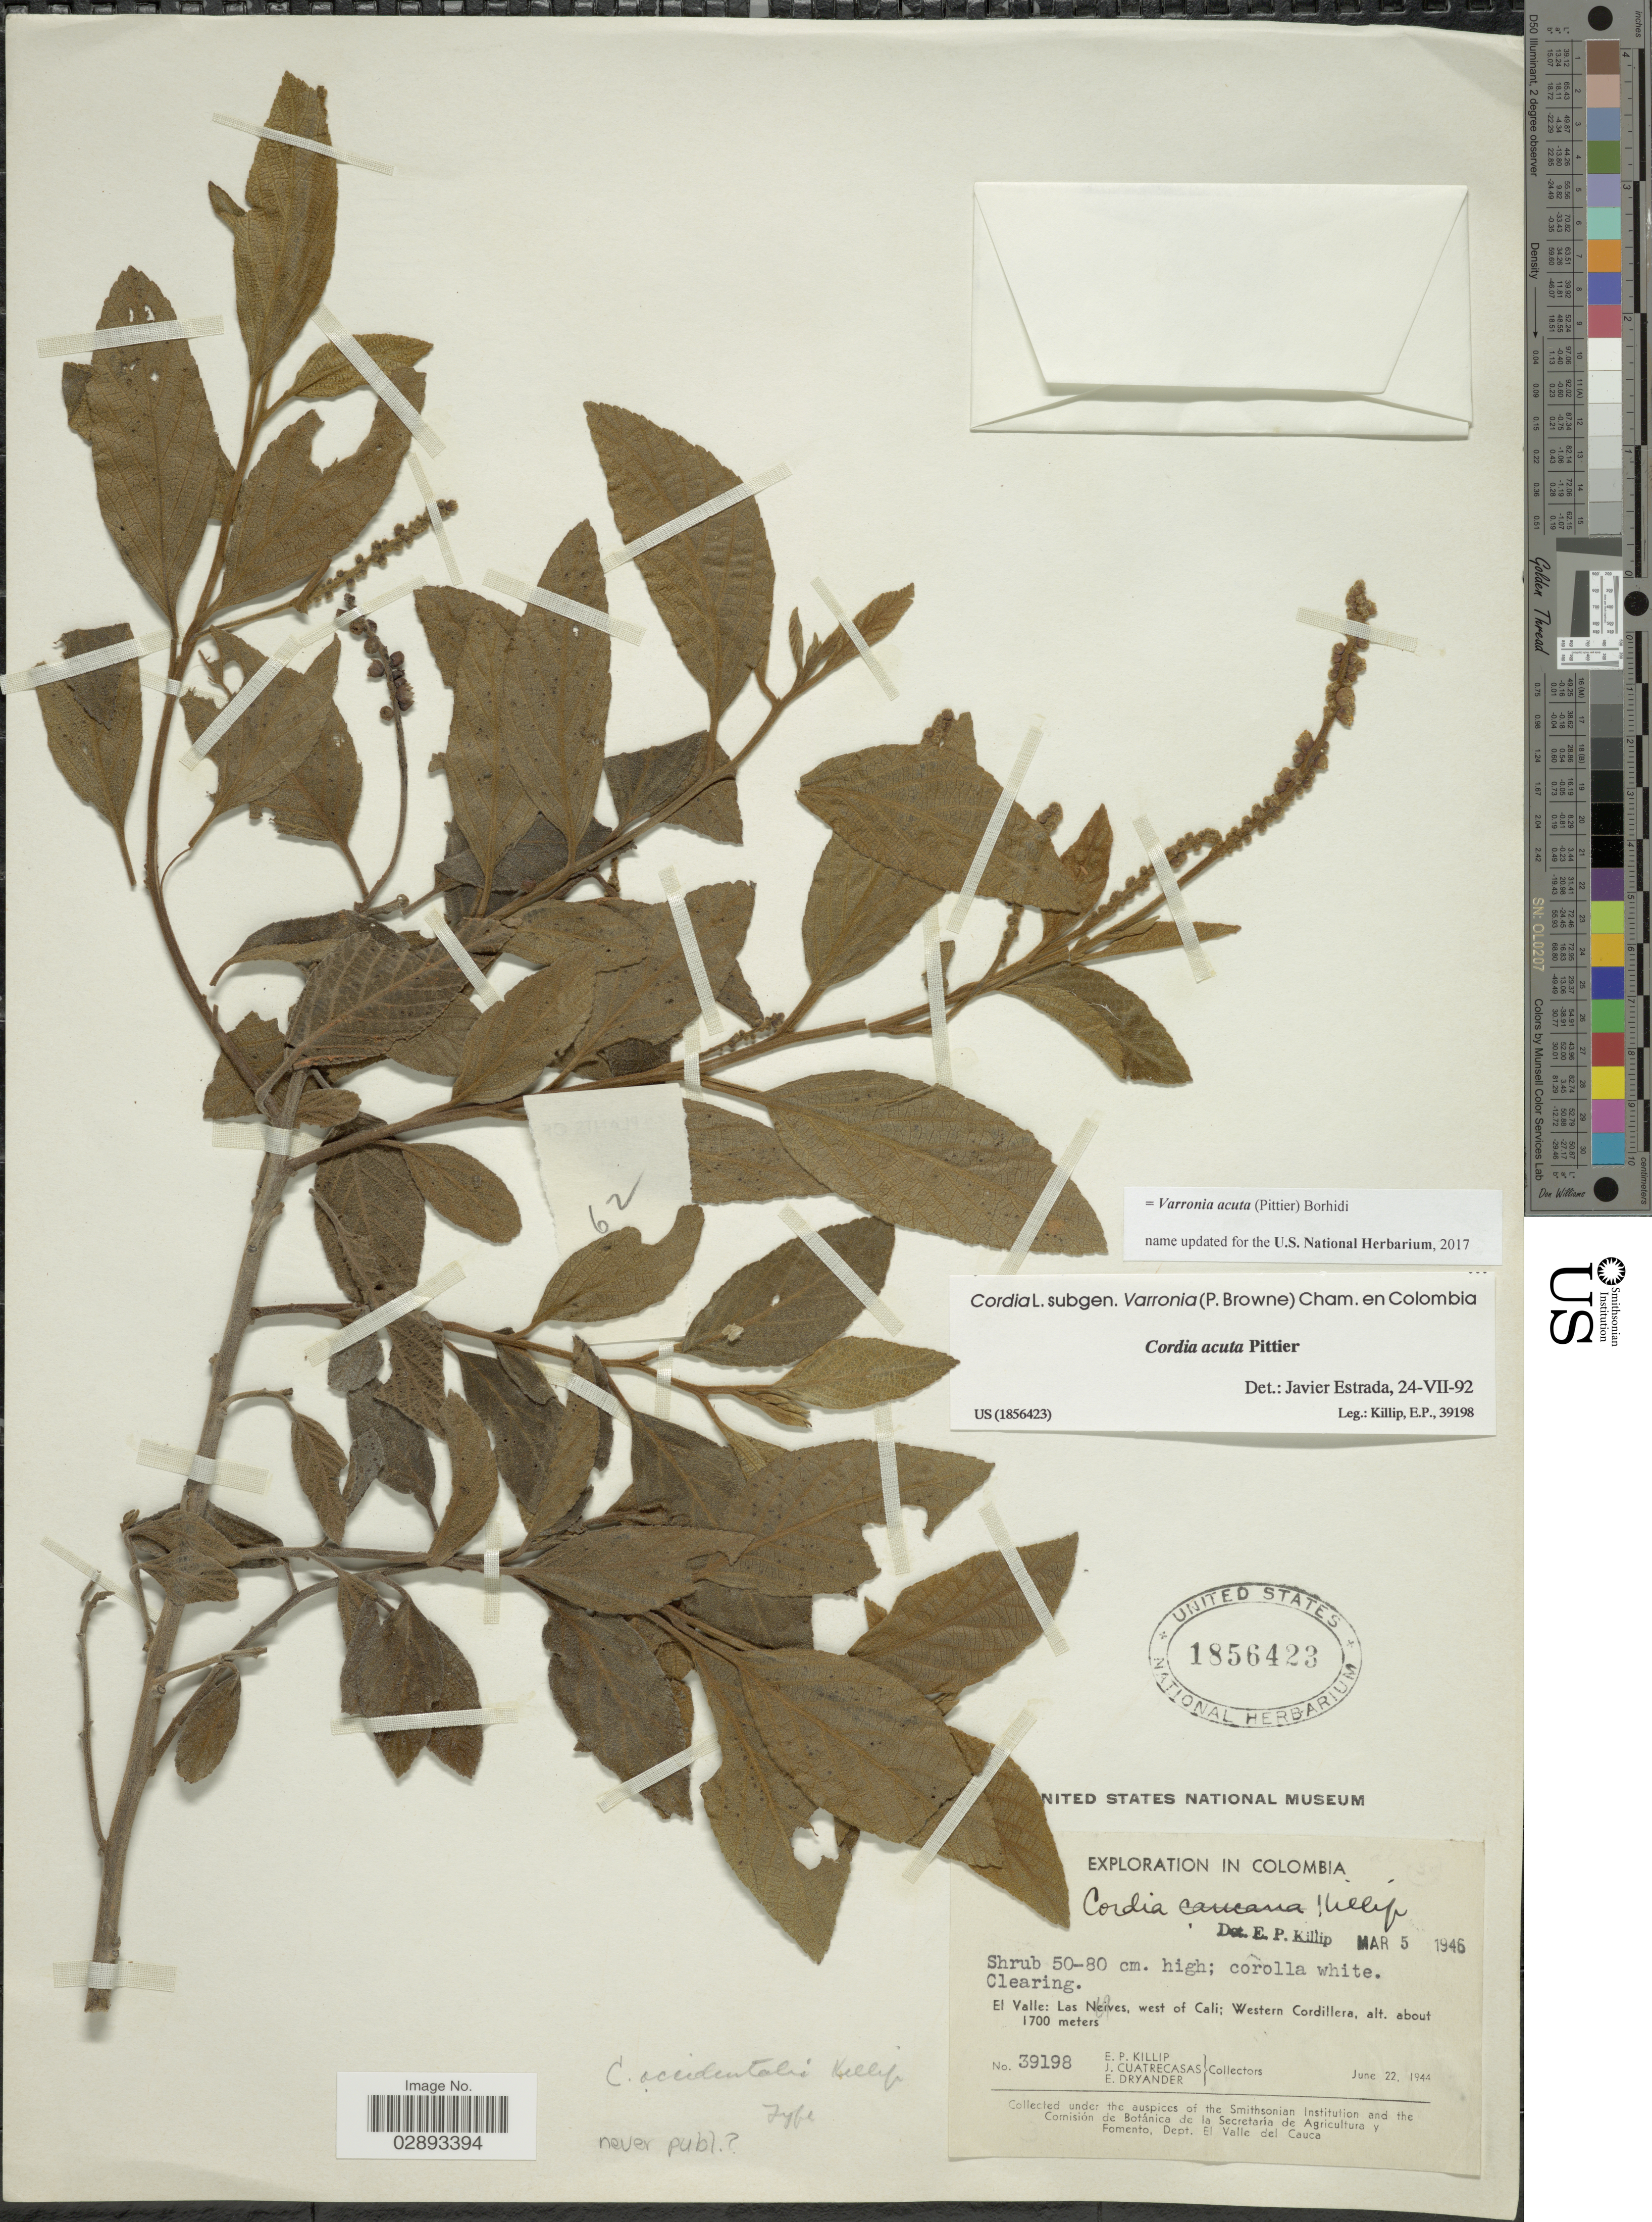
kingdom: Plantae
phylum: Tracheophyta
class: Magnoliopsida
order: Boraginales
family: Cordiaceae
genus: Varronia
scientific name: Varronia acuta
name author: (Pittier) Borhidi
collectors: E. P. Killip, J. Cuatrecasas & E. Dryander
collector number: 39198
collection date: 1944-06-22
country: Colombia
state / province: Valle del Cauca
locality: El Valle: Las Neives, west of Cali; Western Cordillera.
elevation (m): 1700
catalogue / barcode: US 1856423